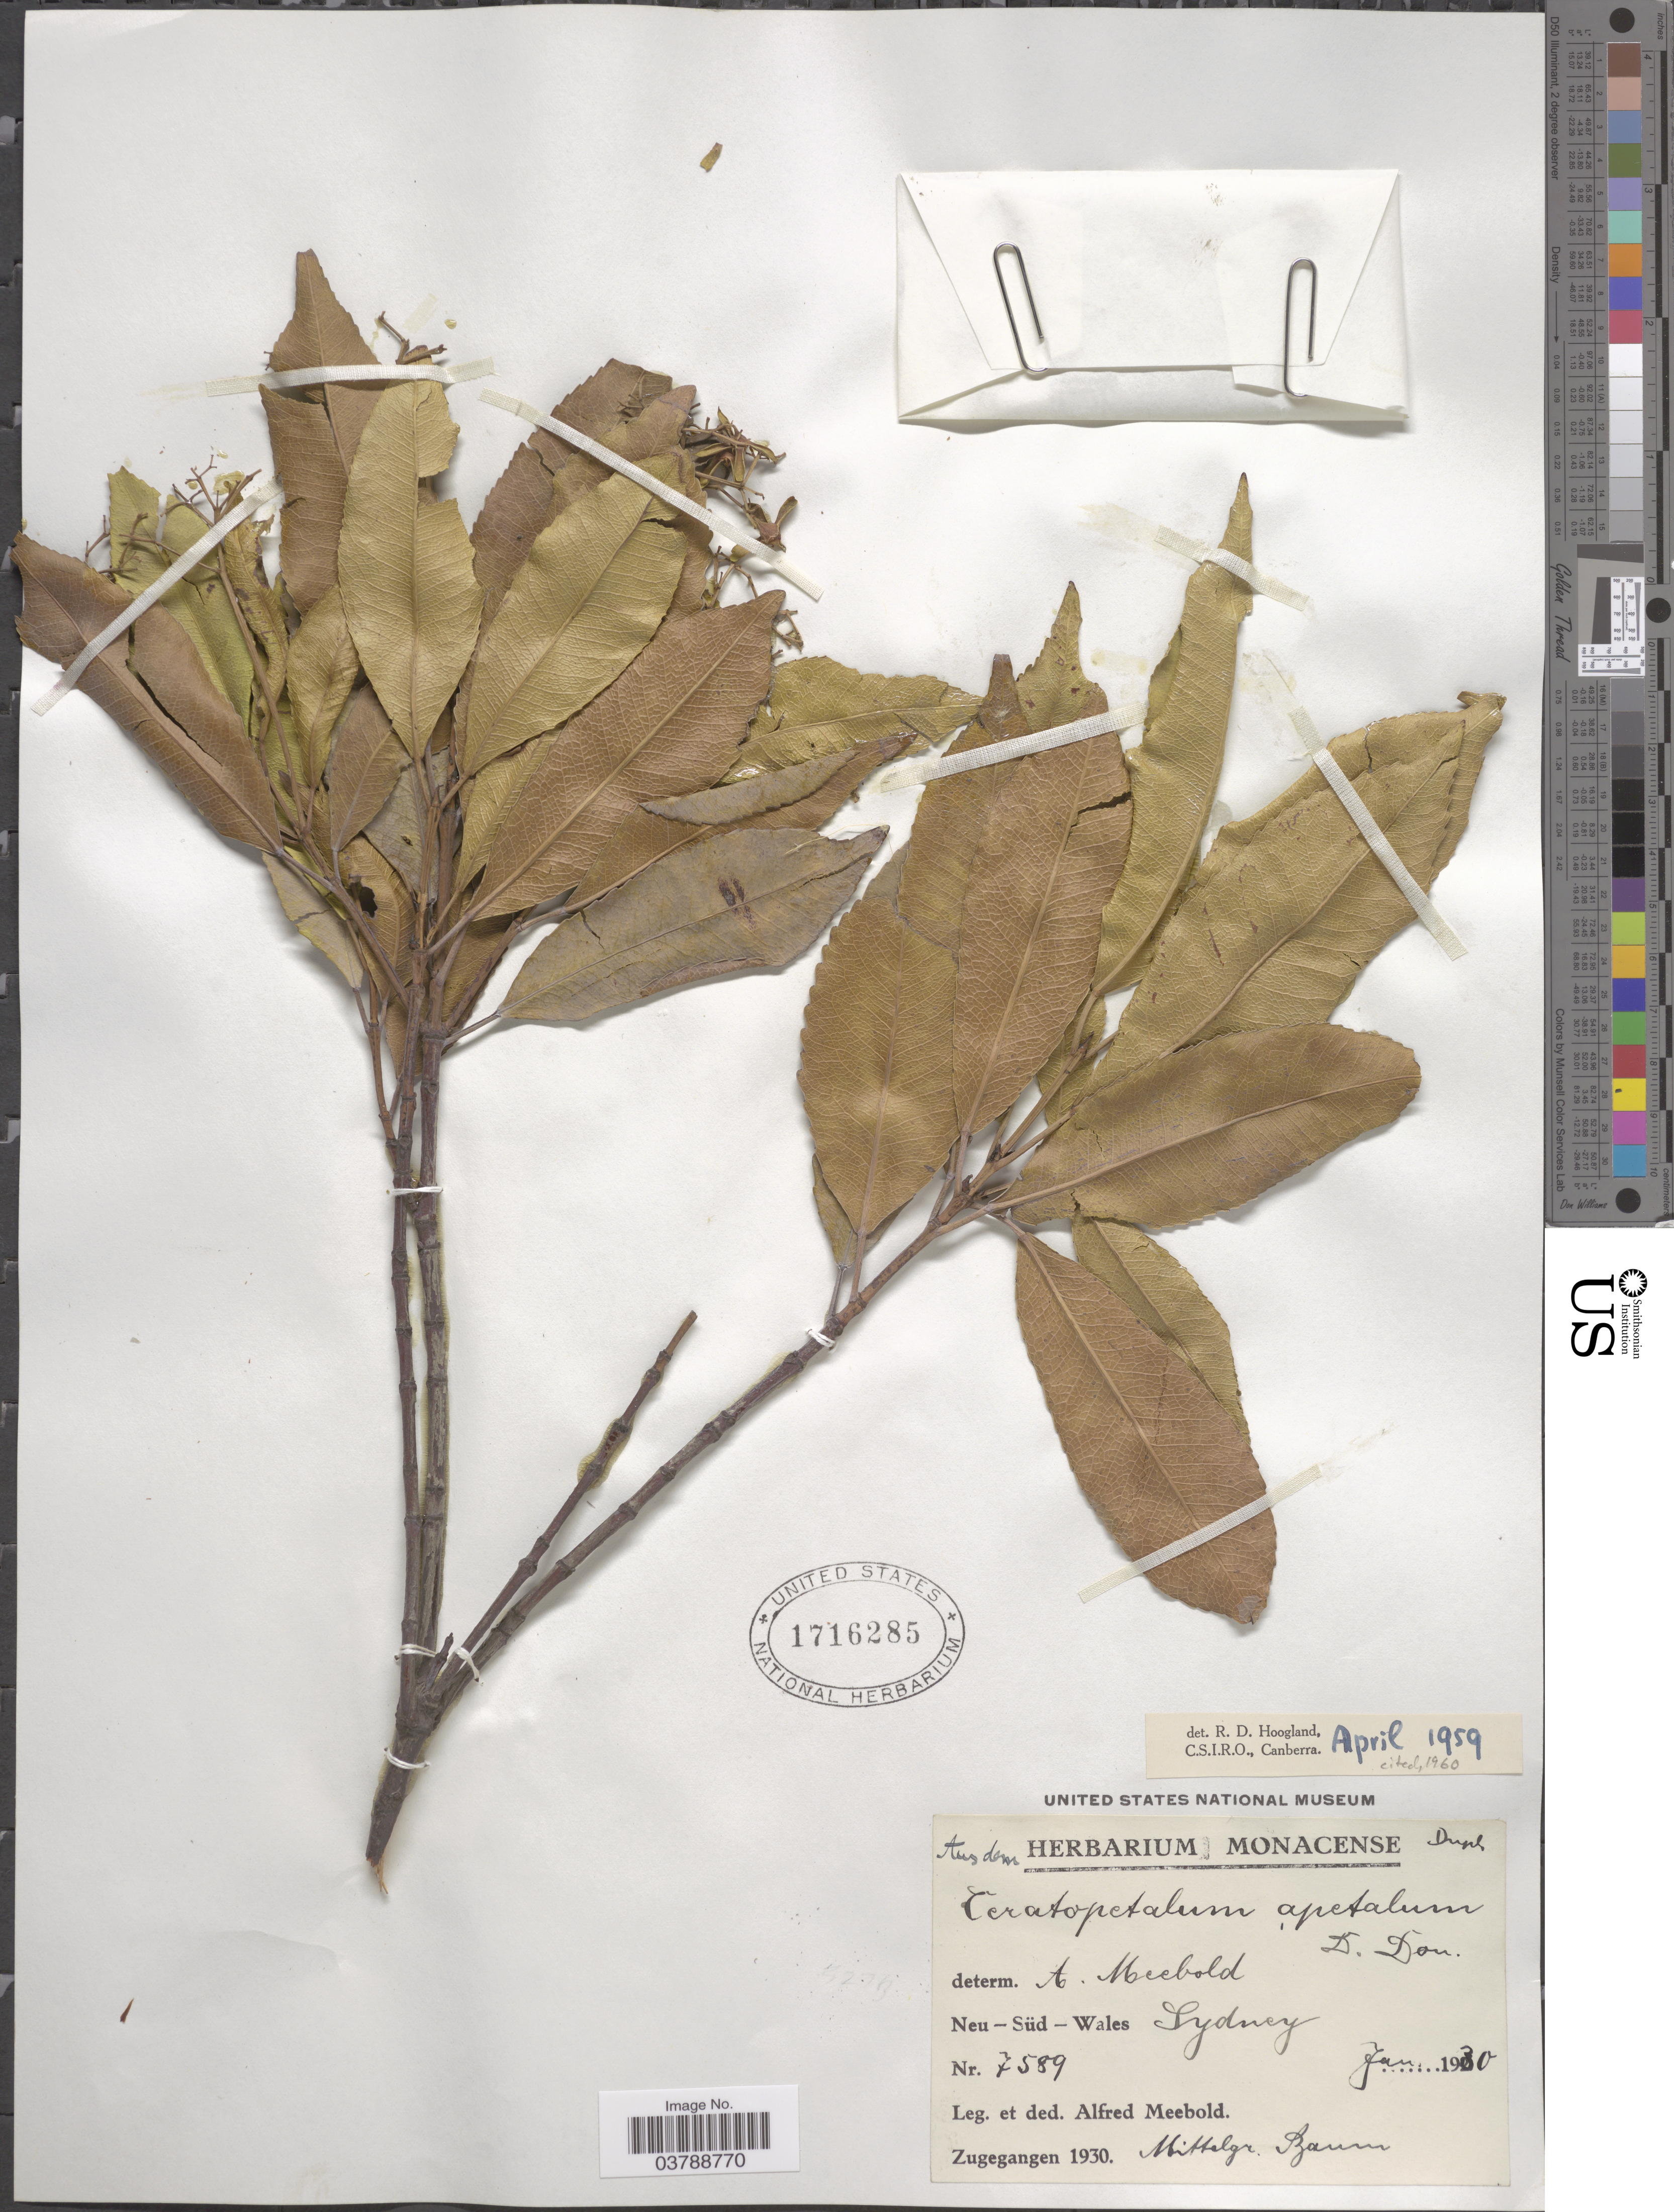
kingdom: Plantae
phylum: Tracheophyta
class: Magnoliopsida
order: Oxalidales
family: Cunoniaceae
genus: Ceratopetalum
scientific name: Ceratopetalum apetalum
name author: D. Don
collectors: A. Meebold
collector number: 7589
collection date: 1930-01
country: Australia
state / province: New South Wales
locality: Neu -Süd - Wales. Sydney.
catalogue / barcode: US 1716285